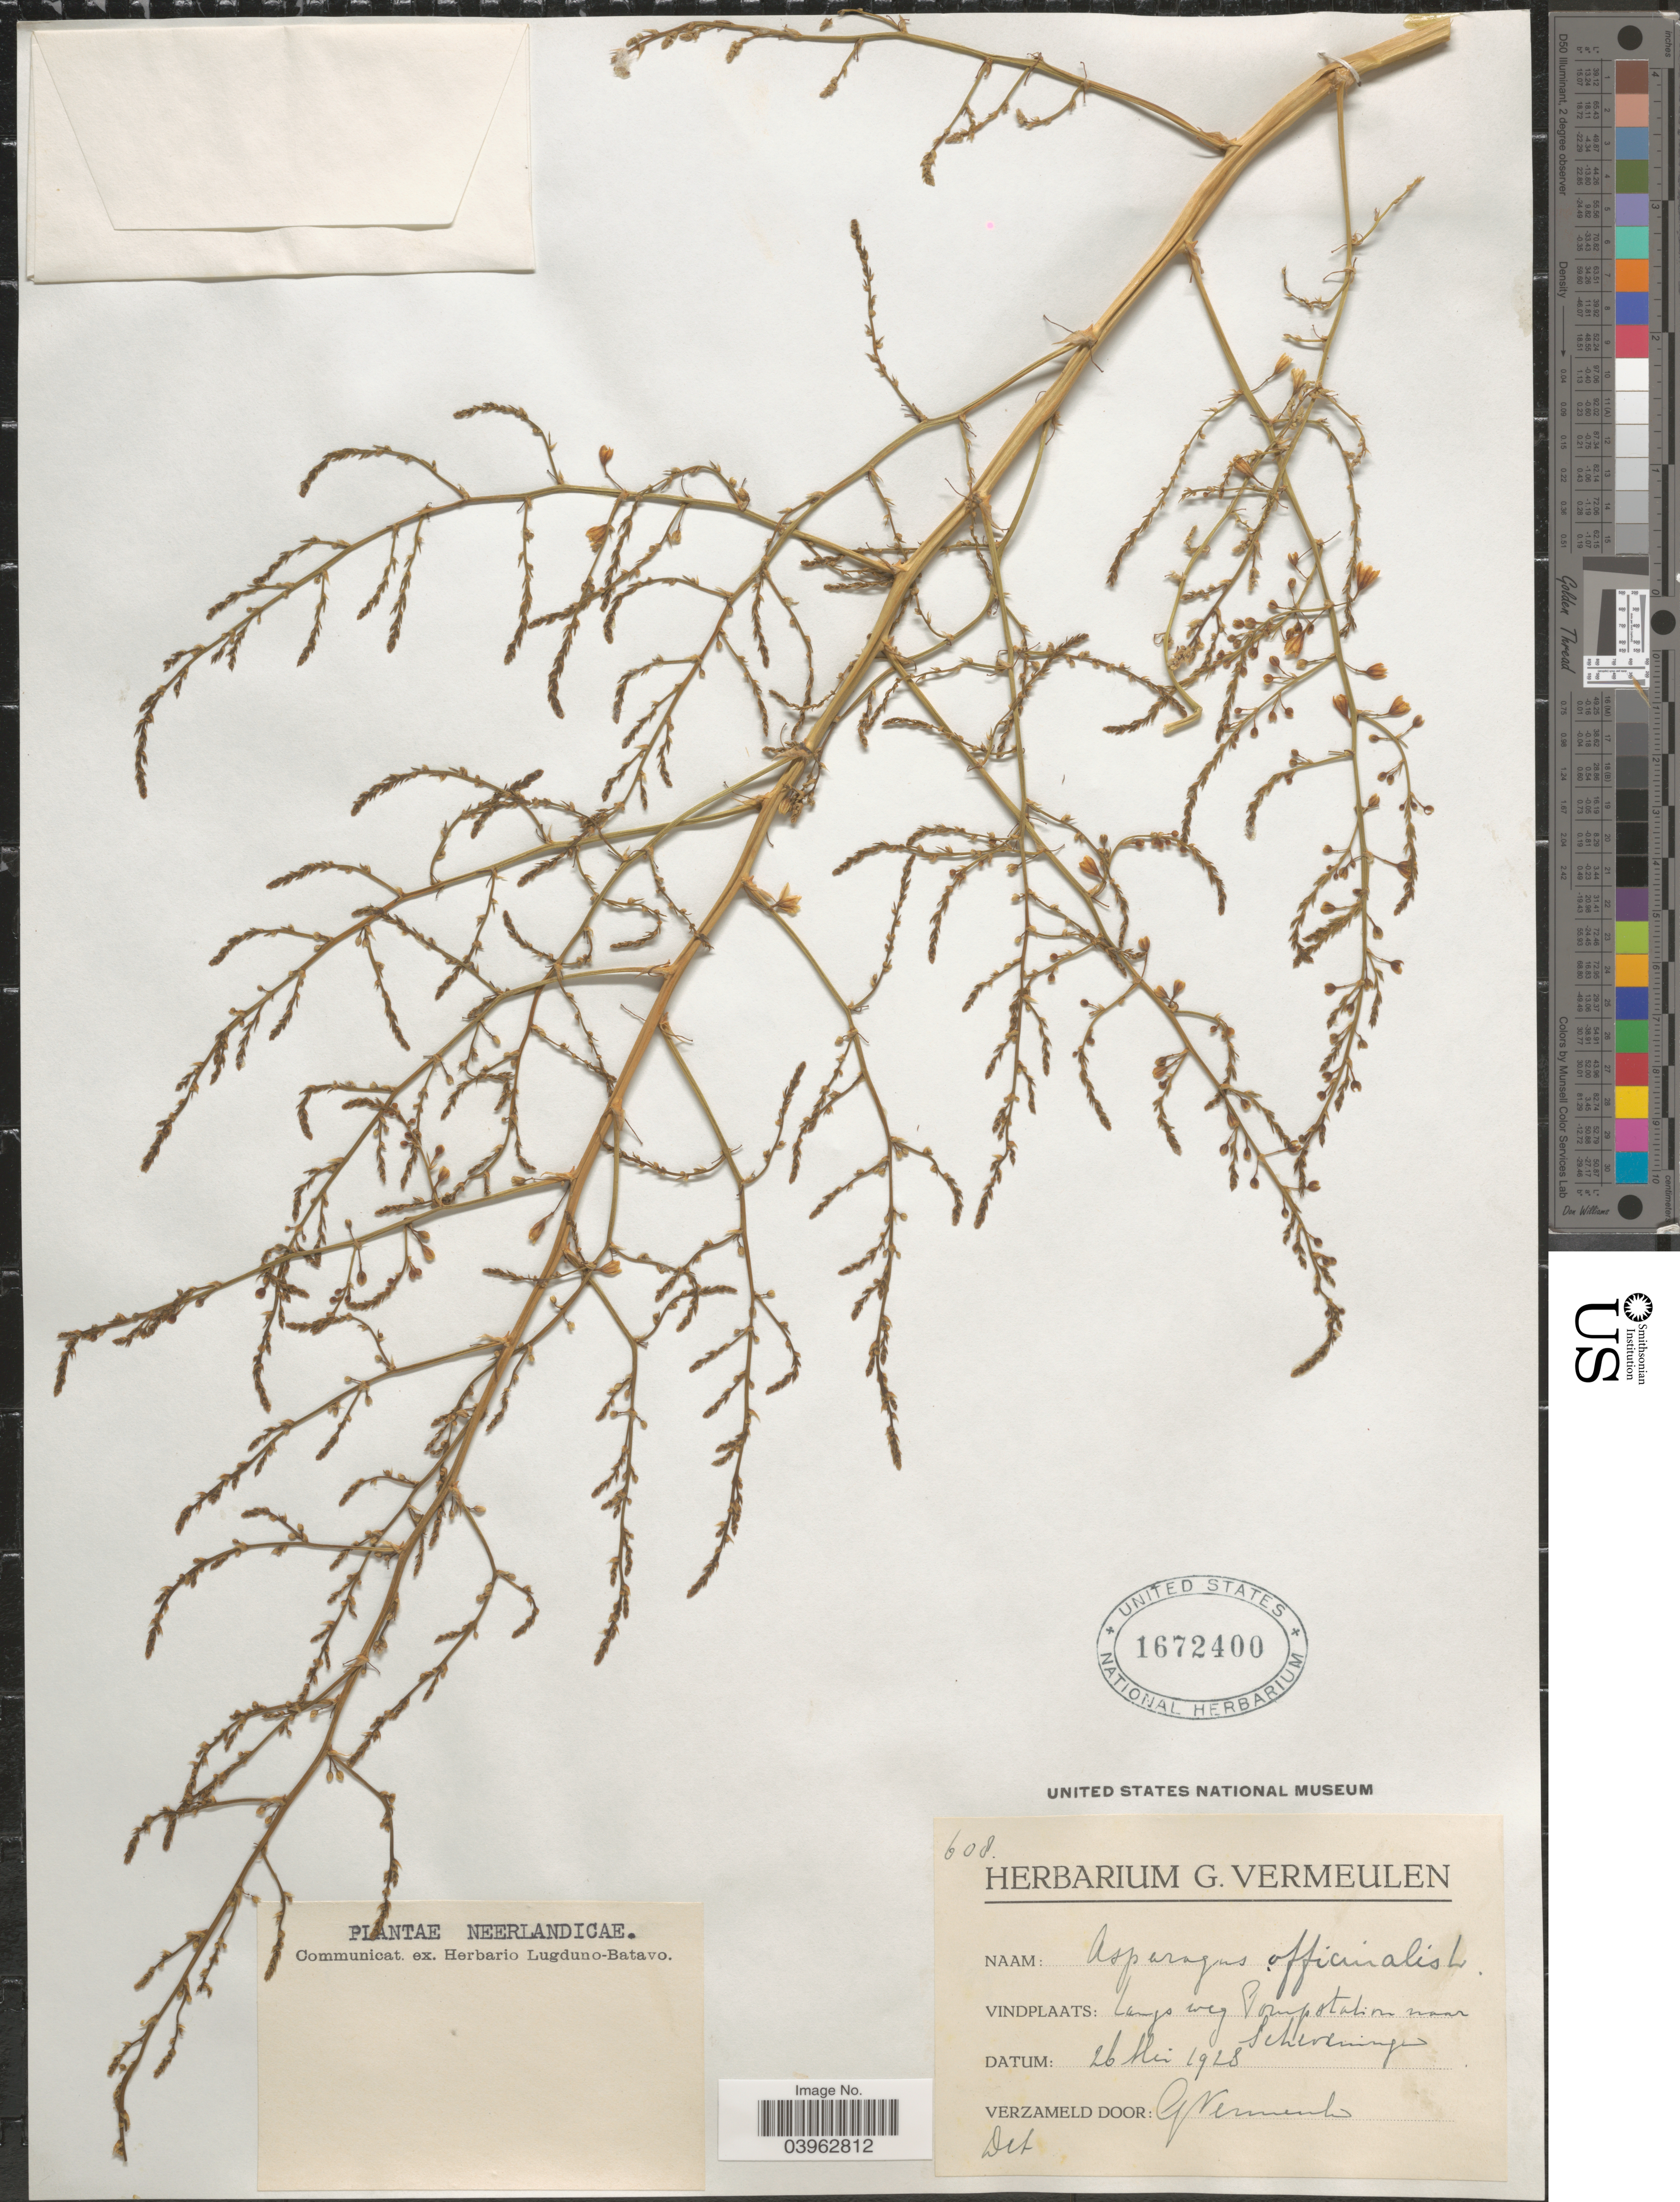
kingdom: Plantae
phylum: Tracheophyta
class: Liliopsida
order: Asparagales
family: Asparagaceae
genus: Asparagus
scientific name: Asparagus officinalis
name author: L.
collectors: G. Vermeulen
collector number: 608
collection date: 1928-05-26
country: Netherlands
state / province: Zuid Holland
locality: Neerlandicae. Langs weg Pompstation naar Scheveningen.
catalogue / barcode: US 1672400